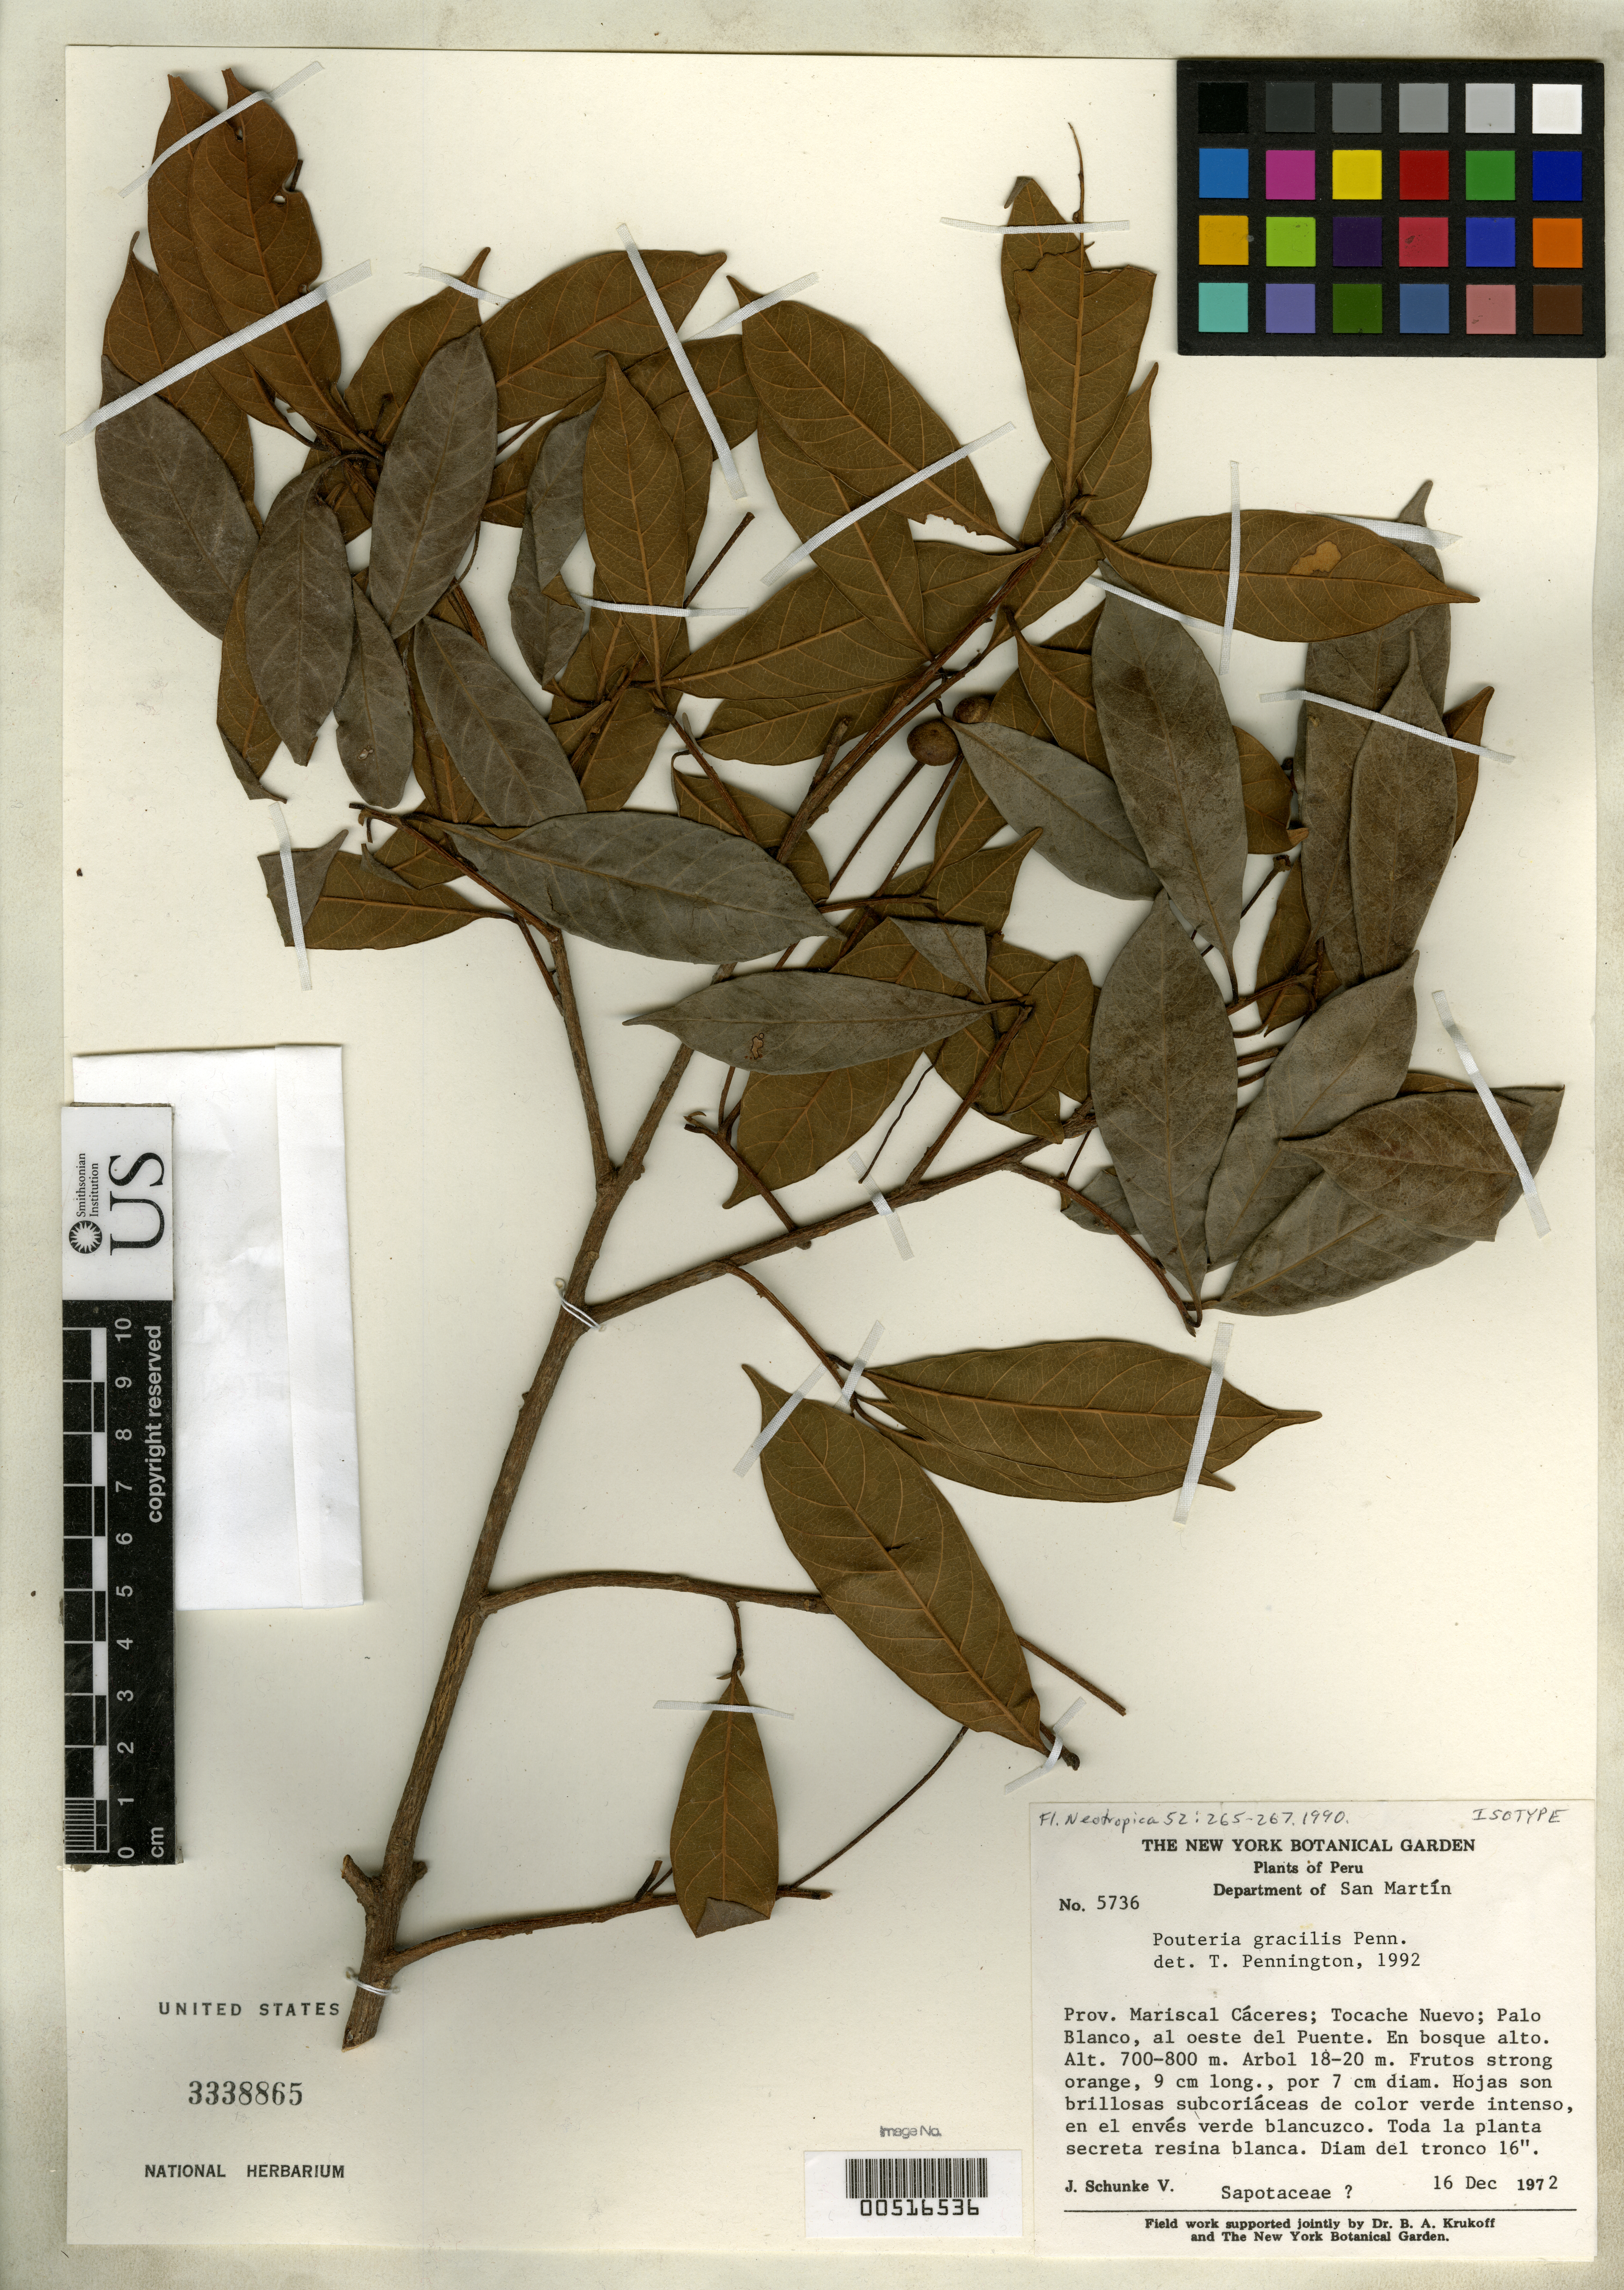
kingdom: Plantae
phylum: Tracheophyta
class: Magnoliopsida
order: Ericales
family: Sapotaceae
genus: Pouteria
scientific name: Pouteria gracilis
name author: T.D. Penn.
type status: Isotype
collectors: J. Schunke Vigo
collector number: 5736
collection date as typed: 16 Dec 1972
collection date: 1972-12-16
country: Peru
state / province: San Martín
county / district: Mariscal Cáceres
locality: Tocache Nuevo, Palo Blanco, al oeste del Puente.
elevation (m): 700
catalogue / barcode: US 3338865